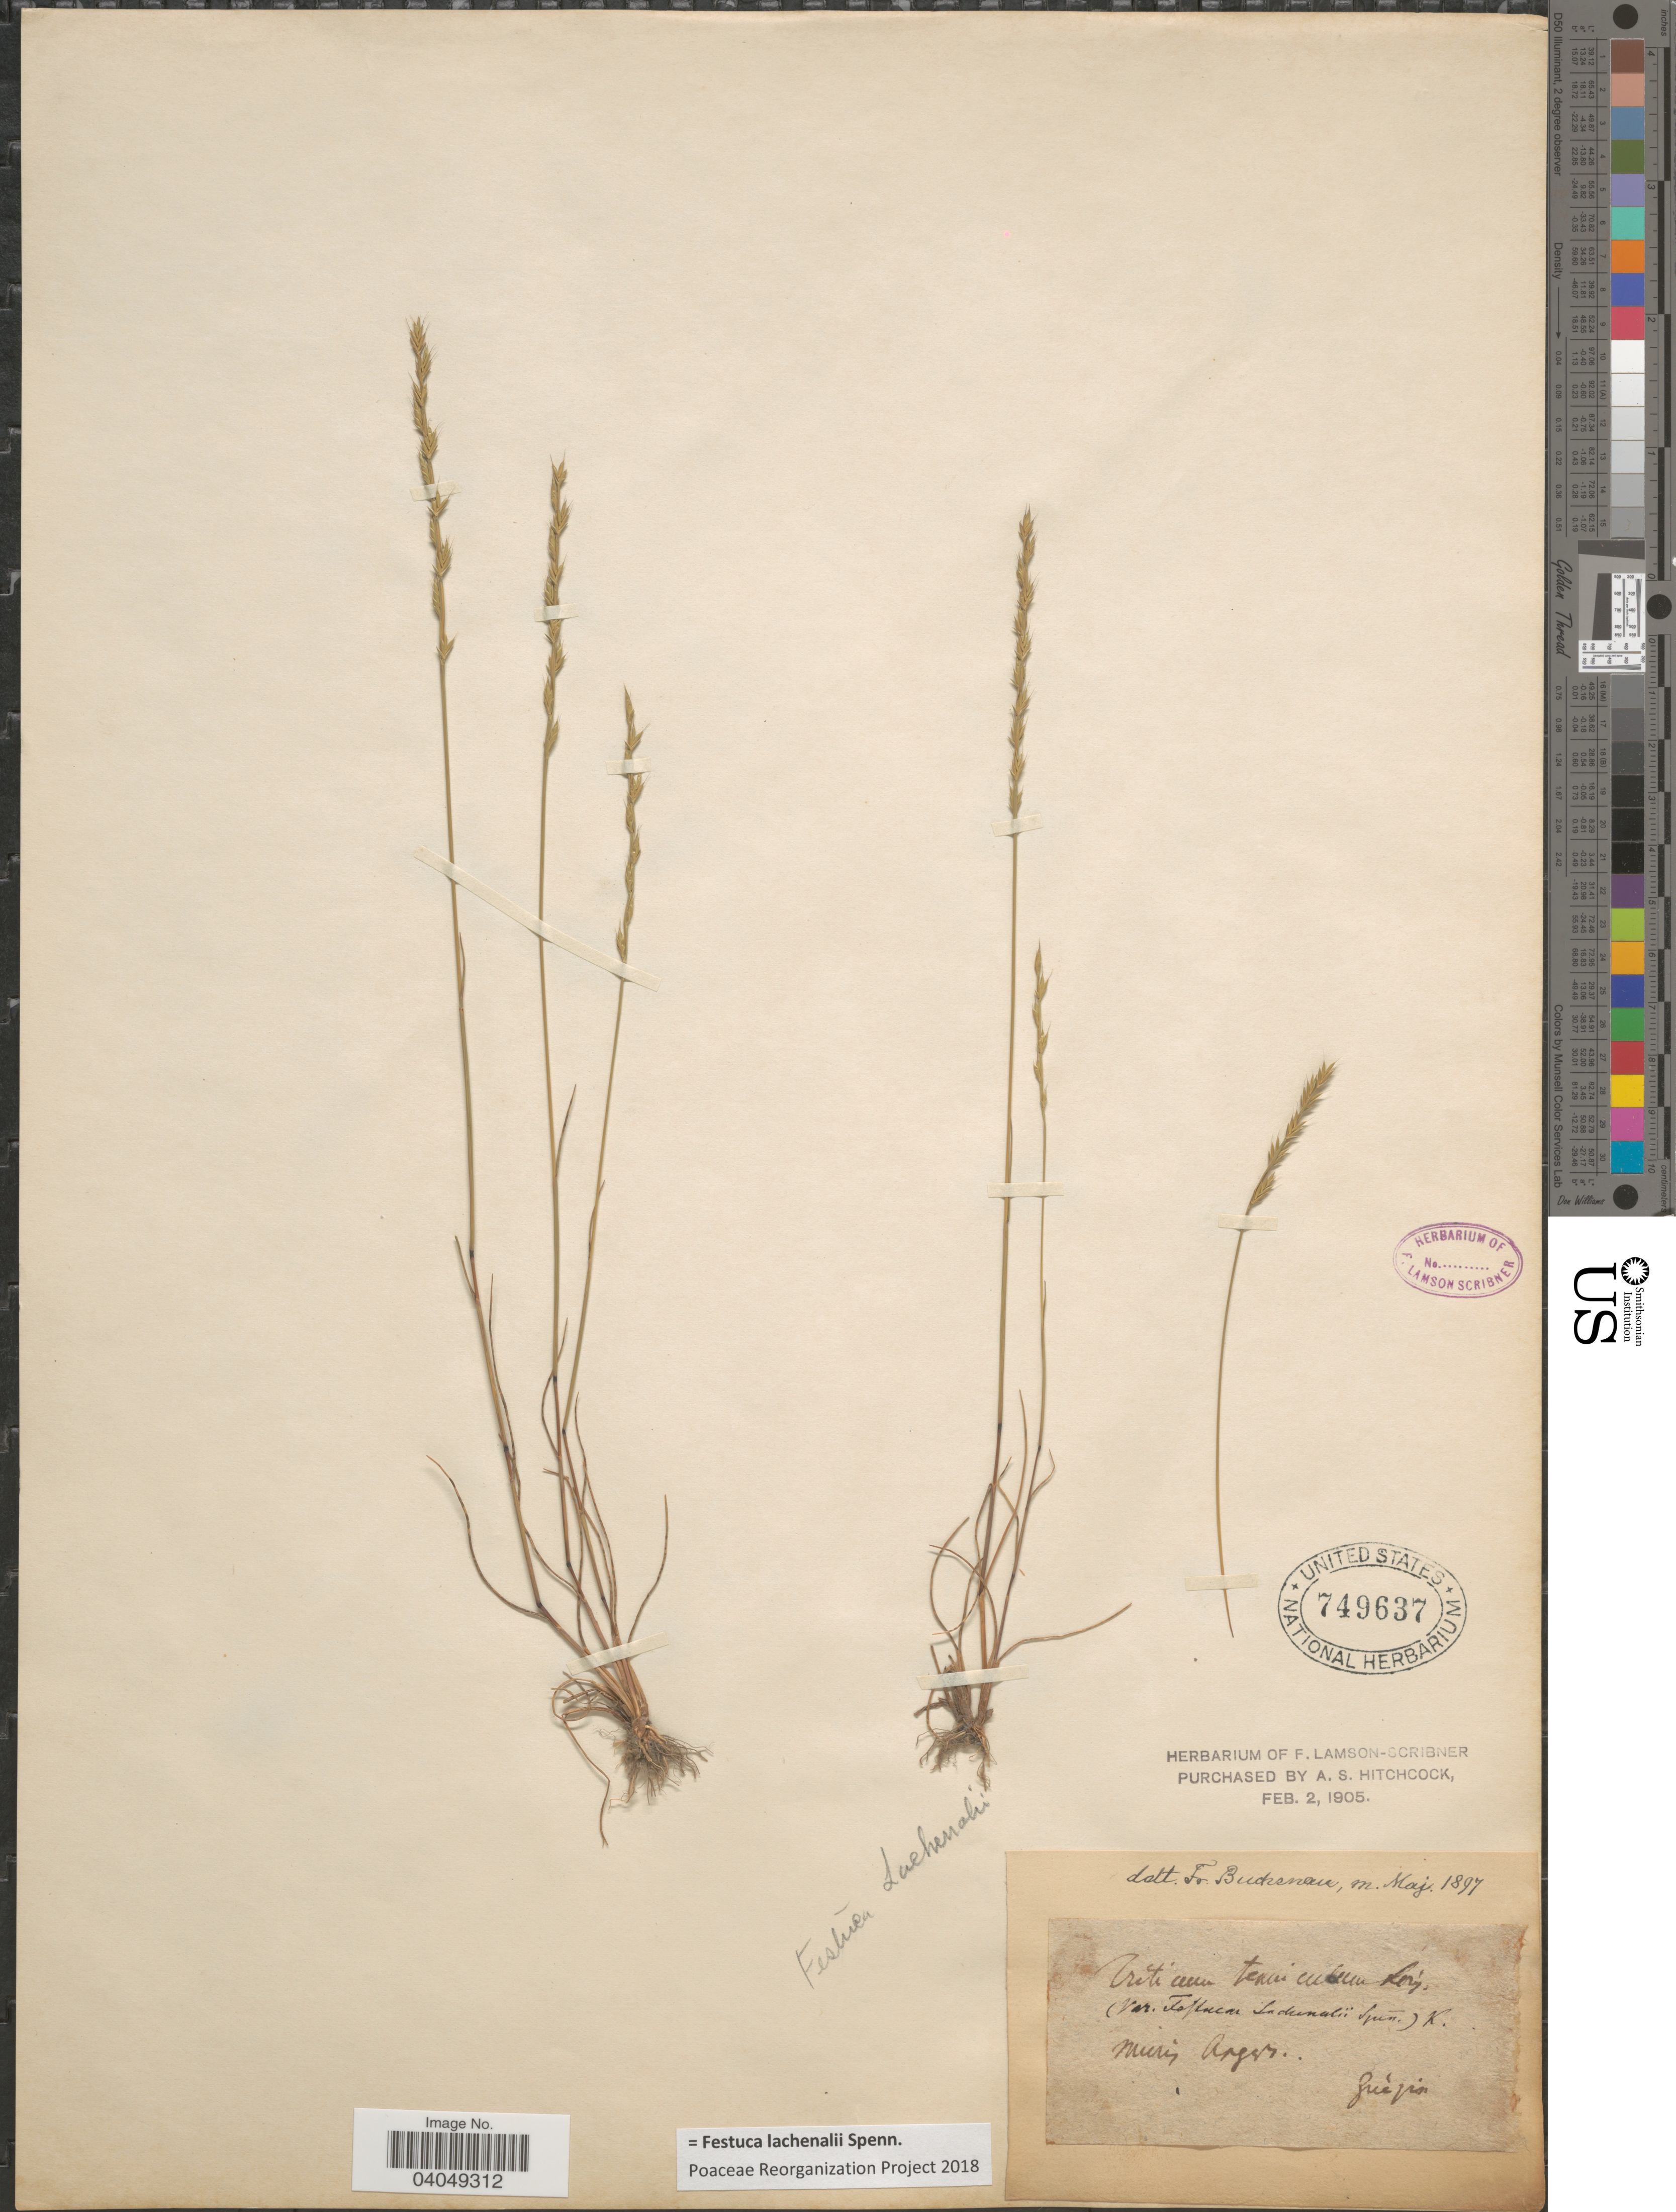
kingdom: Plantae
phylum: Tracheophyta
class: Liliopsida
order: Poales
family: Poaceae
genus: Festuca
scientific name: Festuca lachenalii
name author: Spenn.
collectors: Grepin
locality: Muris Arges. [interpreted]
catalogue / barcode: US 749637